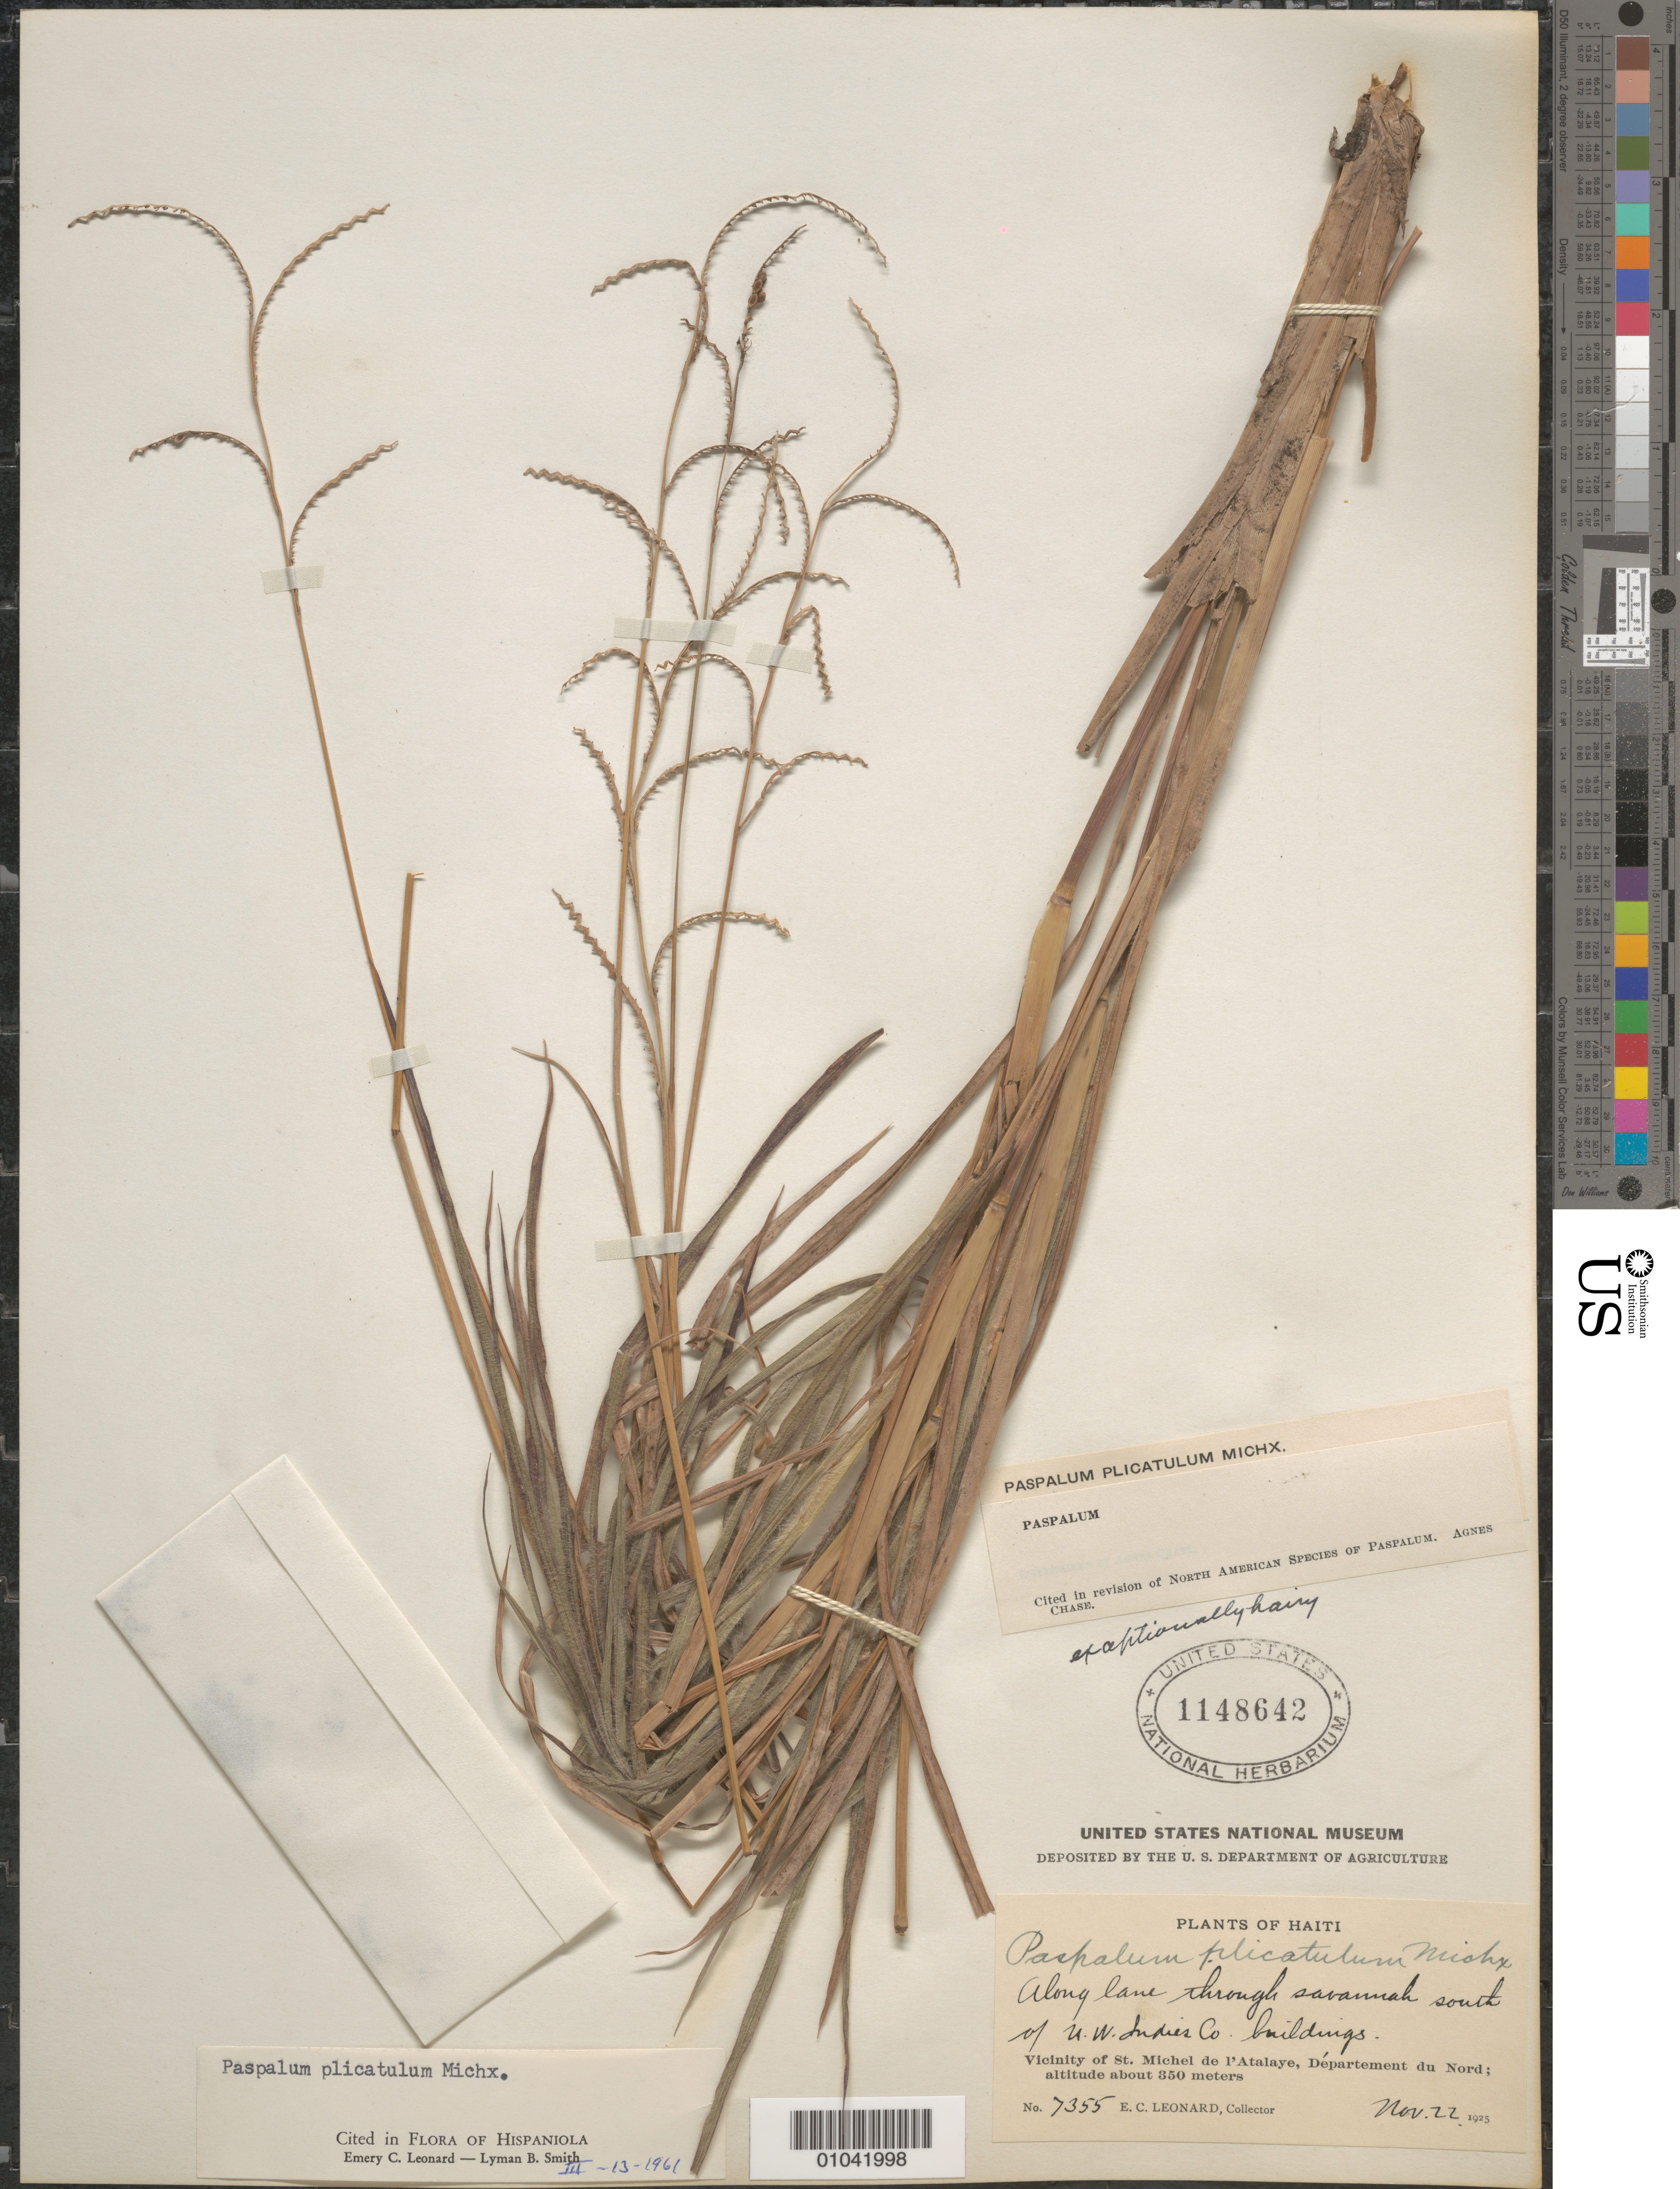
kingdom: Plantae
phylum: Tracheophyta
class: Liliopsida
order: Poales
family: Poaceae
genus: Paspalum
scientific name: Paspalum plicatulum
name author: Michx.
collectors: E. C. Leonard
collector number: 7355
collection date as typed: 22 Nov 1925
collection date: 1925-11-22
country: Haiti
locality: Vicinity of St. Michel de l'Atalaye, Departement du Nord, along lane through savannah S of U.W. Indies Co. buildings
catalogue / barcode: US 1148642